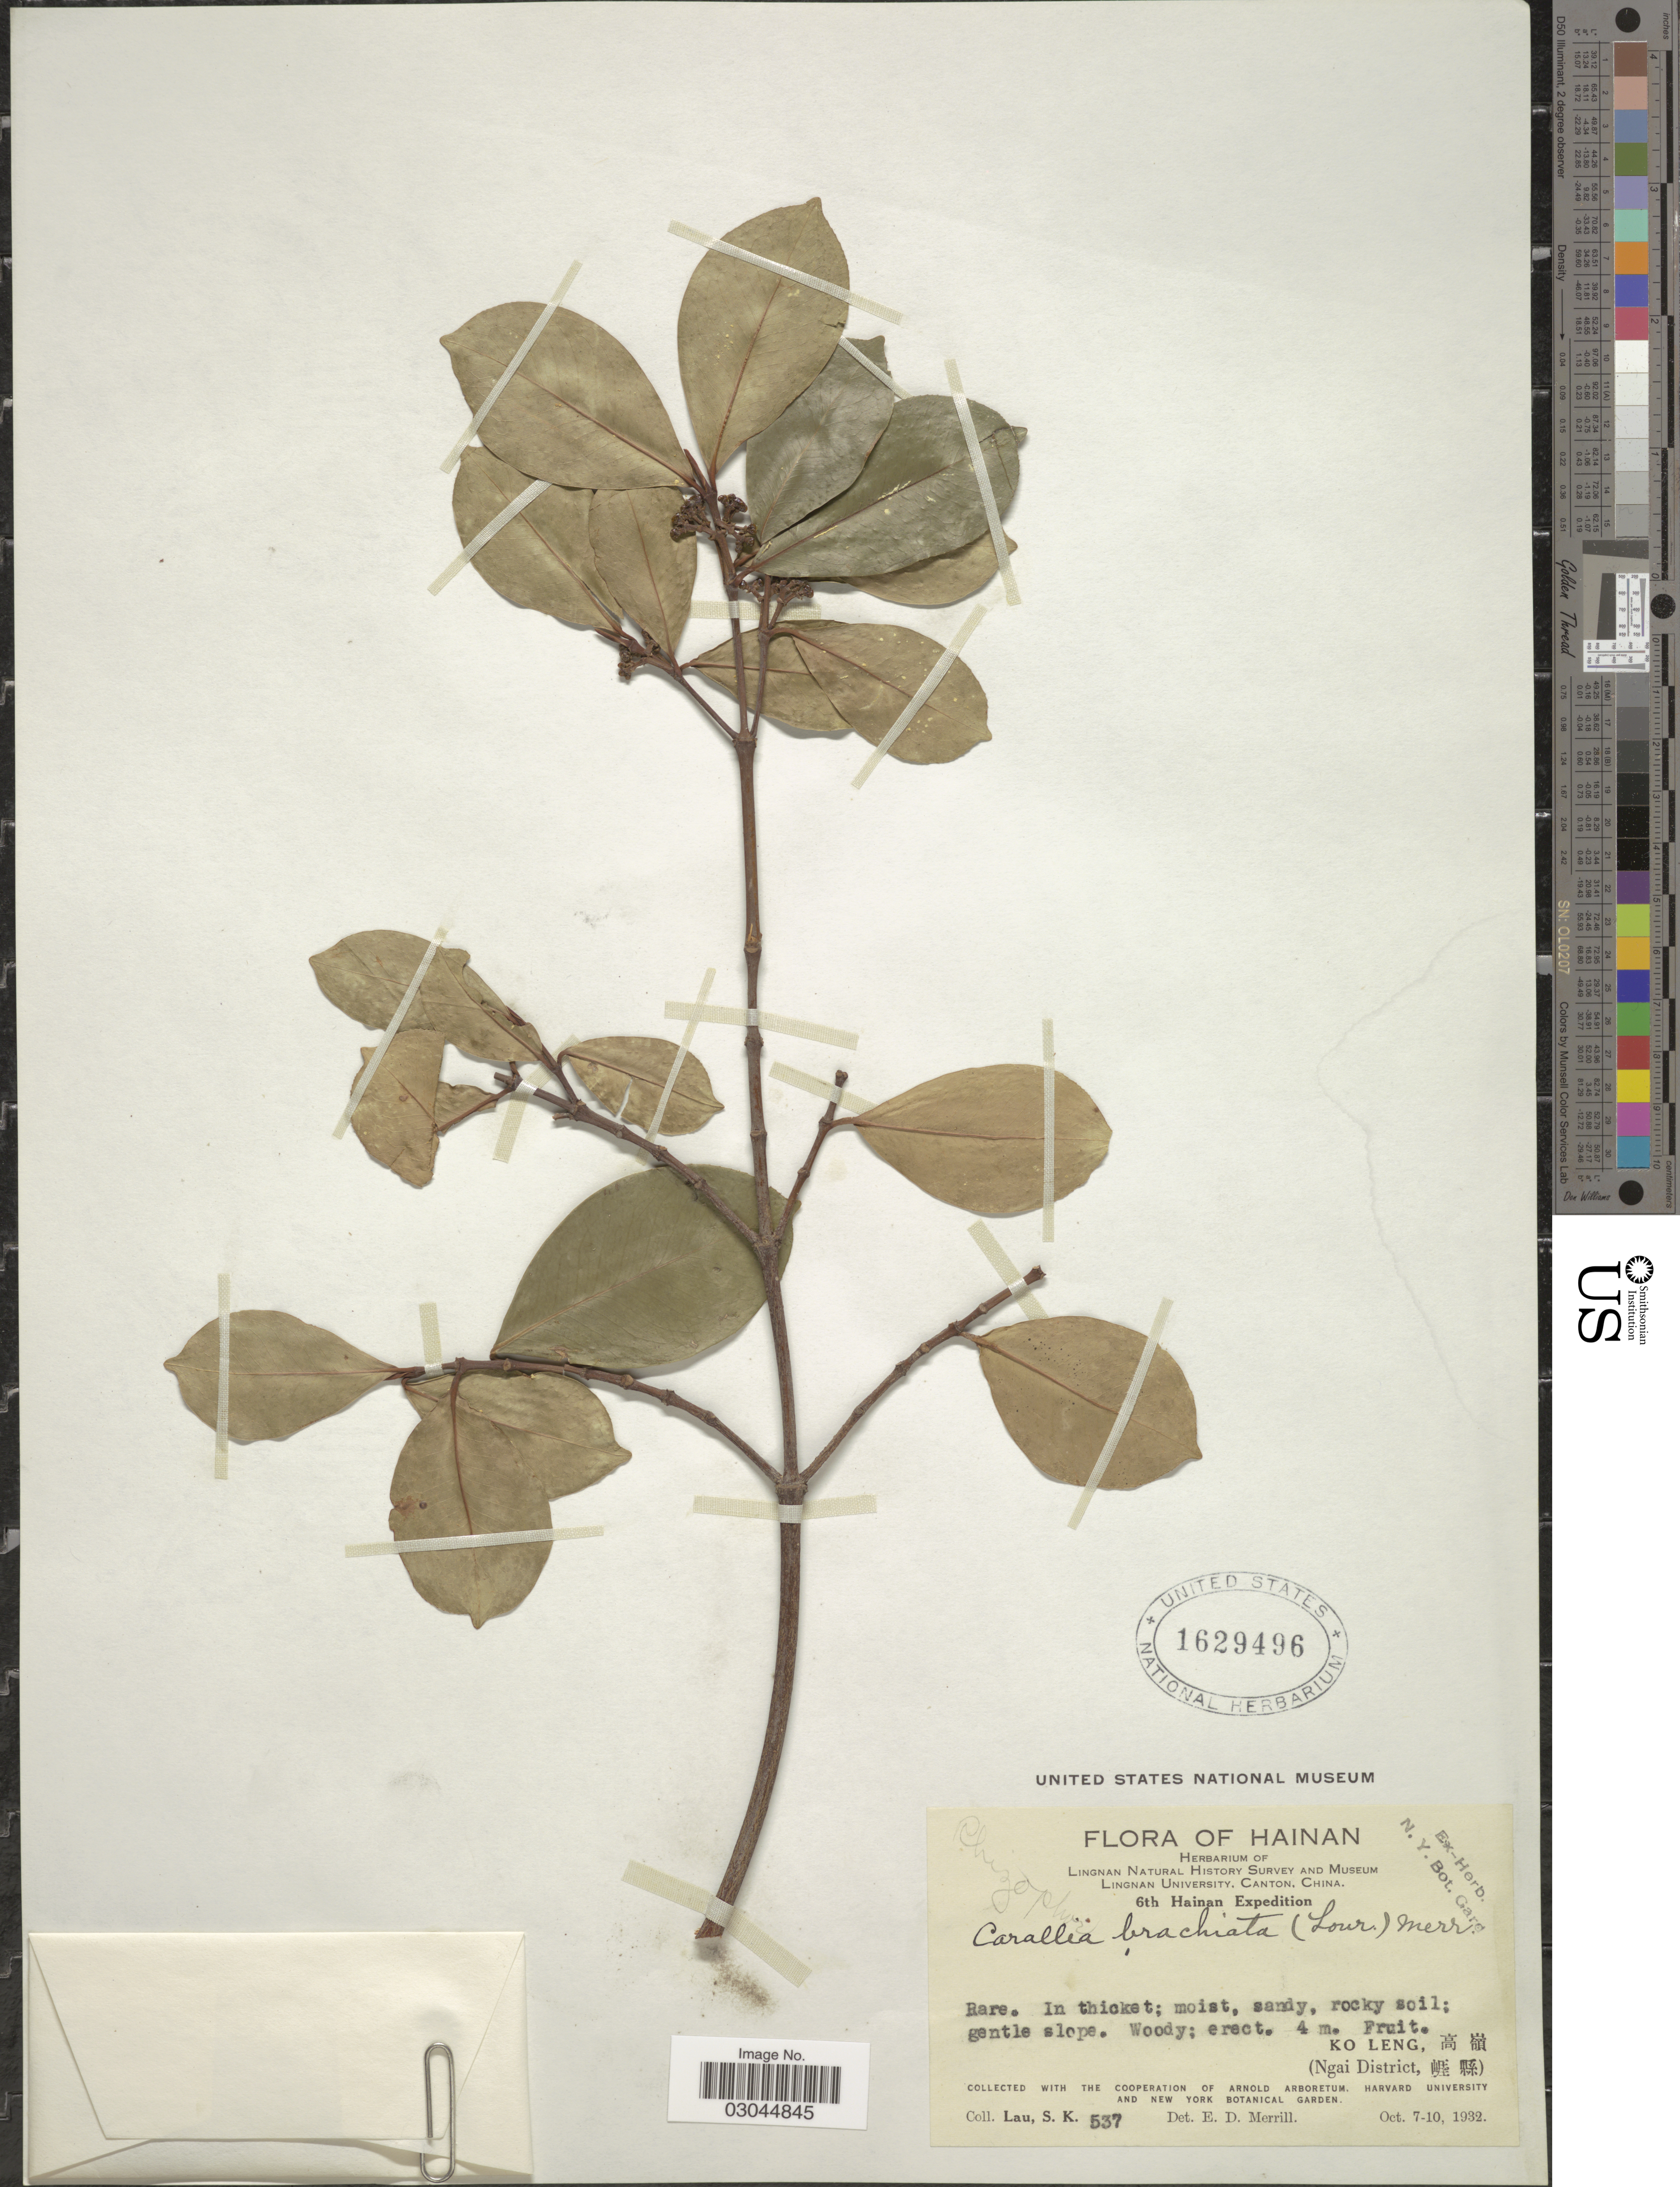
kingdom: Plantae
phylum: Tracheophyta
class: Magnoliopsida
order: Malpighiales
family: Rhizophoraceae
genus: Carallia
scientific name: Carallia brachiata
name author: (Lour.) Merr.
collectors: S. K. Lau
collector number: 537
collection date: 1932-10-07/1932-10-10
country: China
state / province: Hainan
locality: Ko Leng. (Ngai District).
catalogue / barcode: US 1629496